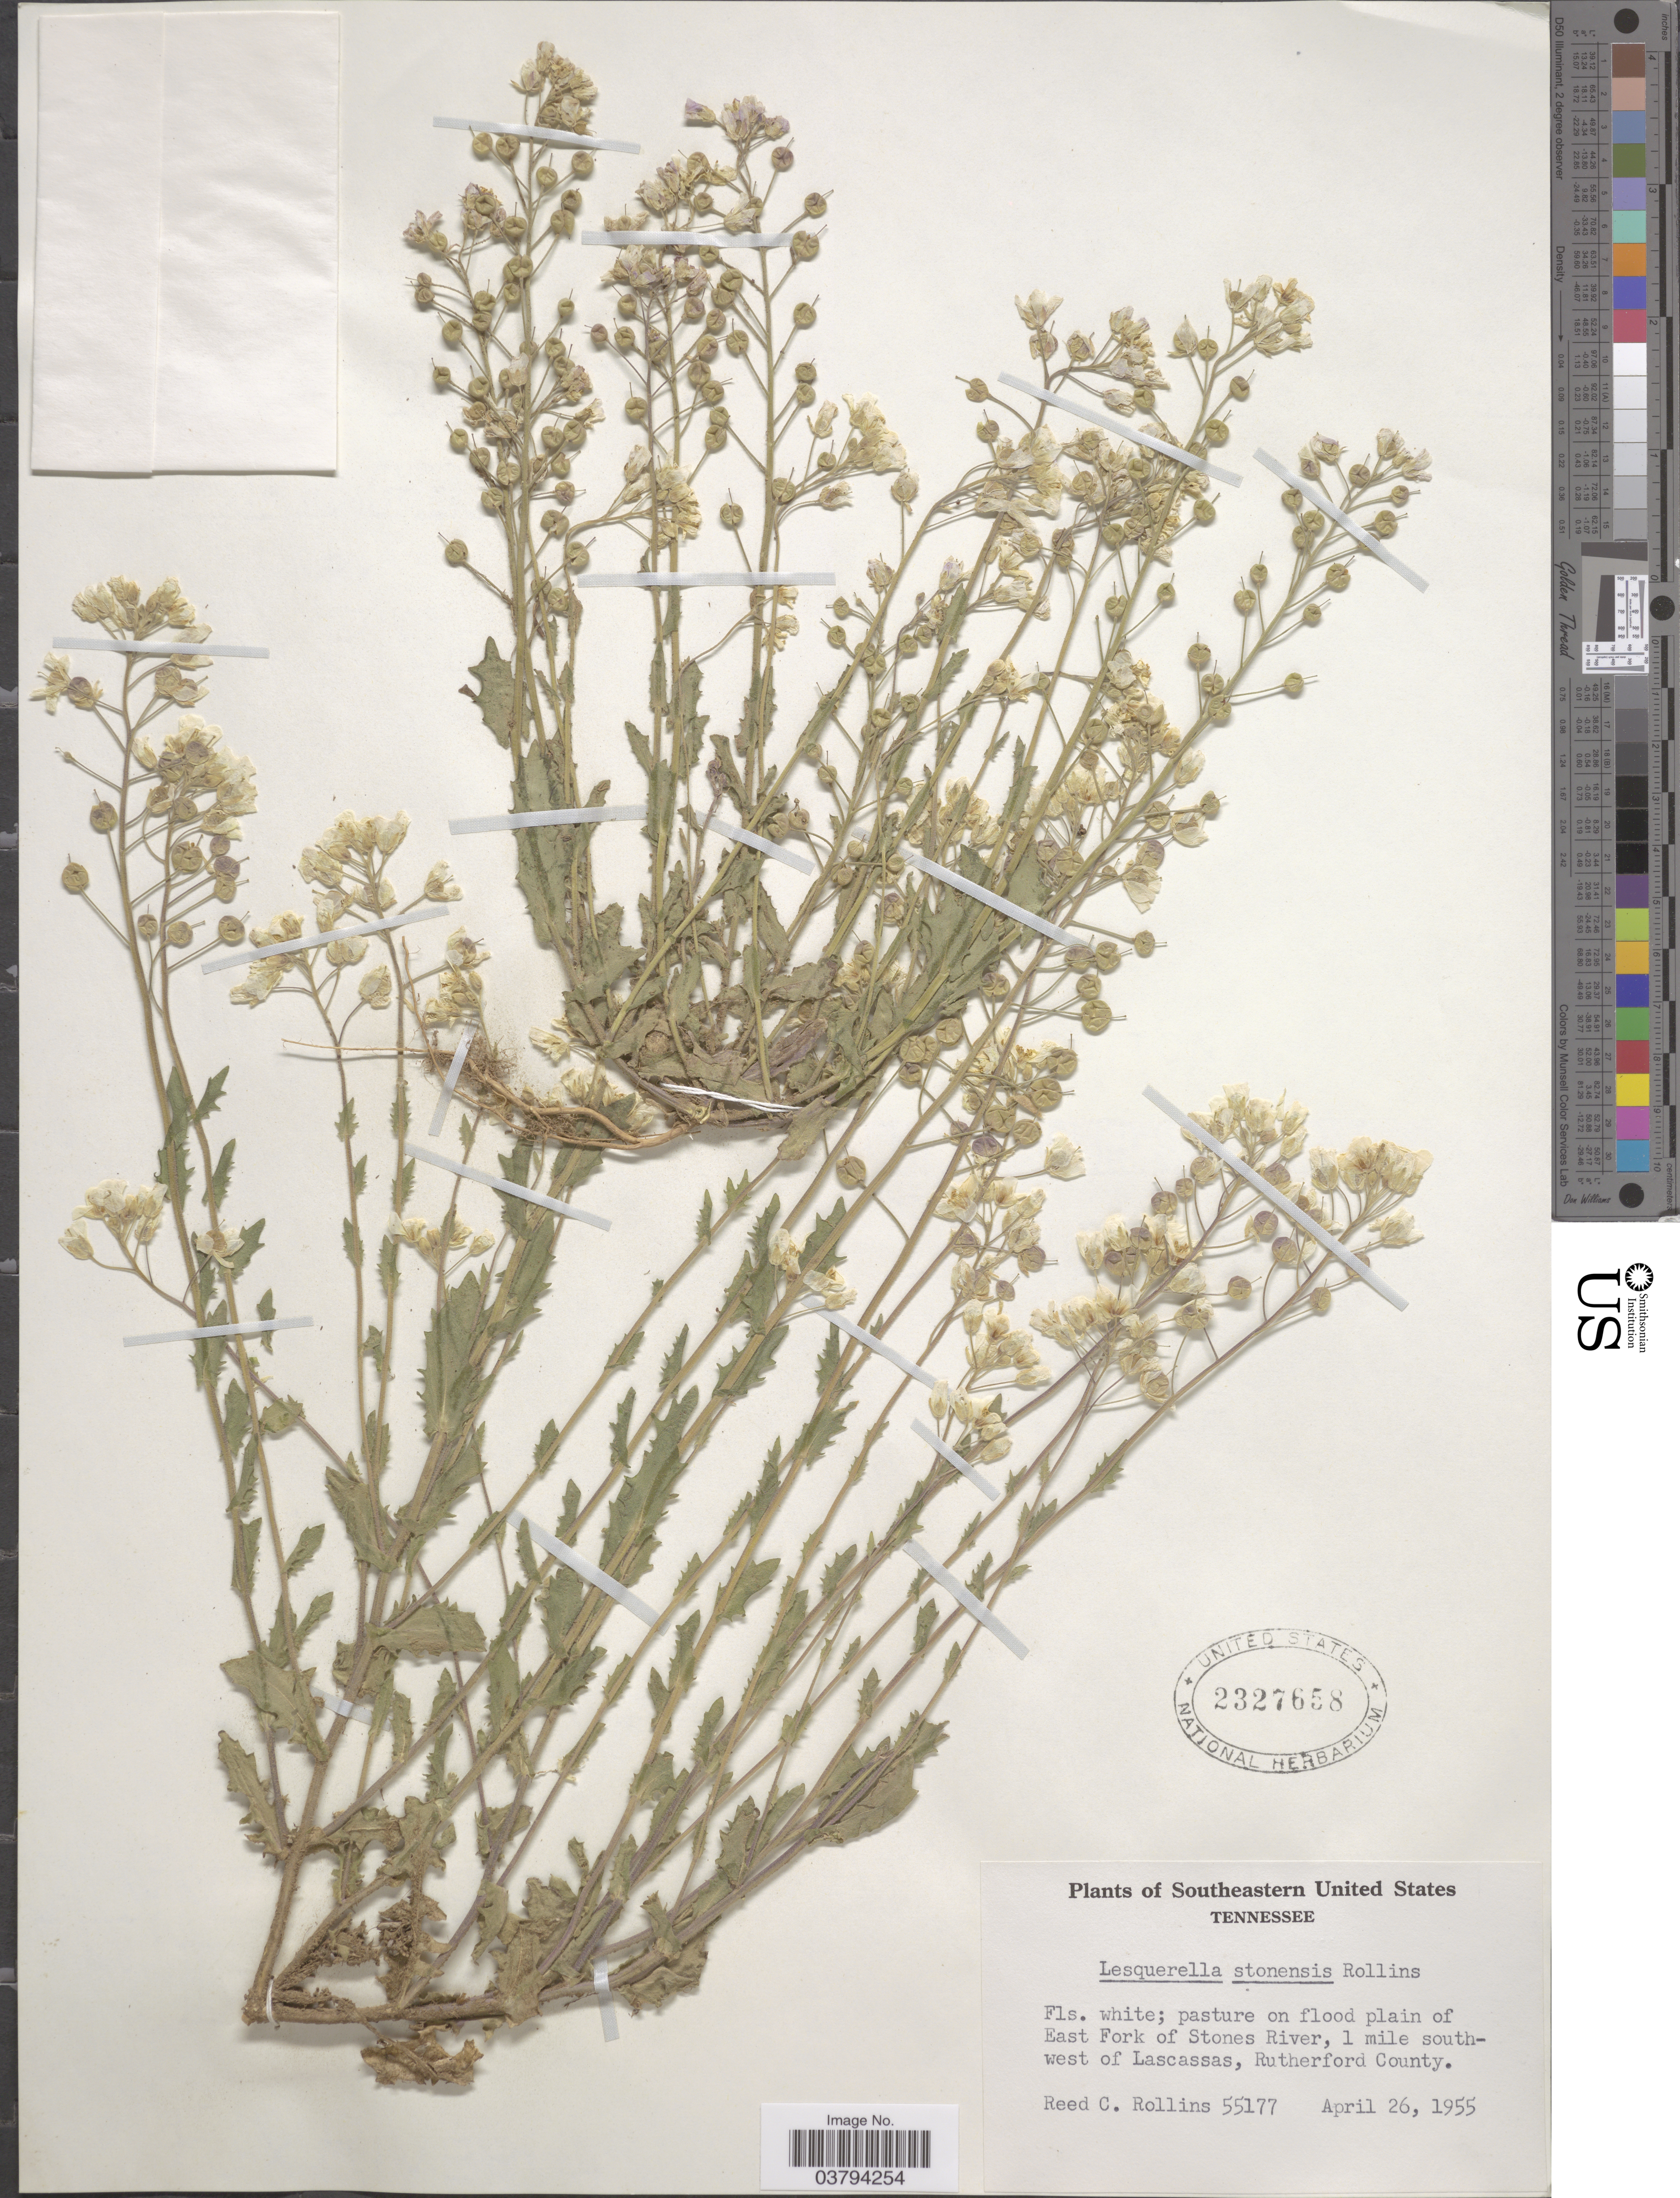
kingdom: Plantae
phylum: Tracheophyta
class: Magnoliopsida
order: Brassicales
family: Brassicaceae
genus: Lesquerella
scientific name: Lesquerella stonensis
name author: Rollins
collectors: R. C. Rollins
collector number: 55177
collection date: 1955-04-26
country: United States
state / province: Tennessee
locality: Flood plain of East Fork of Stones River, 1 mile southwest of Lascassas, Rutherford County.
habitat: pasture on flood plain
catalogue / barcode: US 2327658